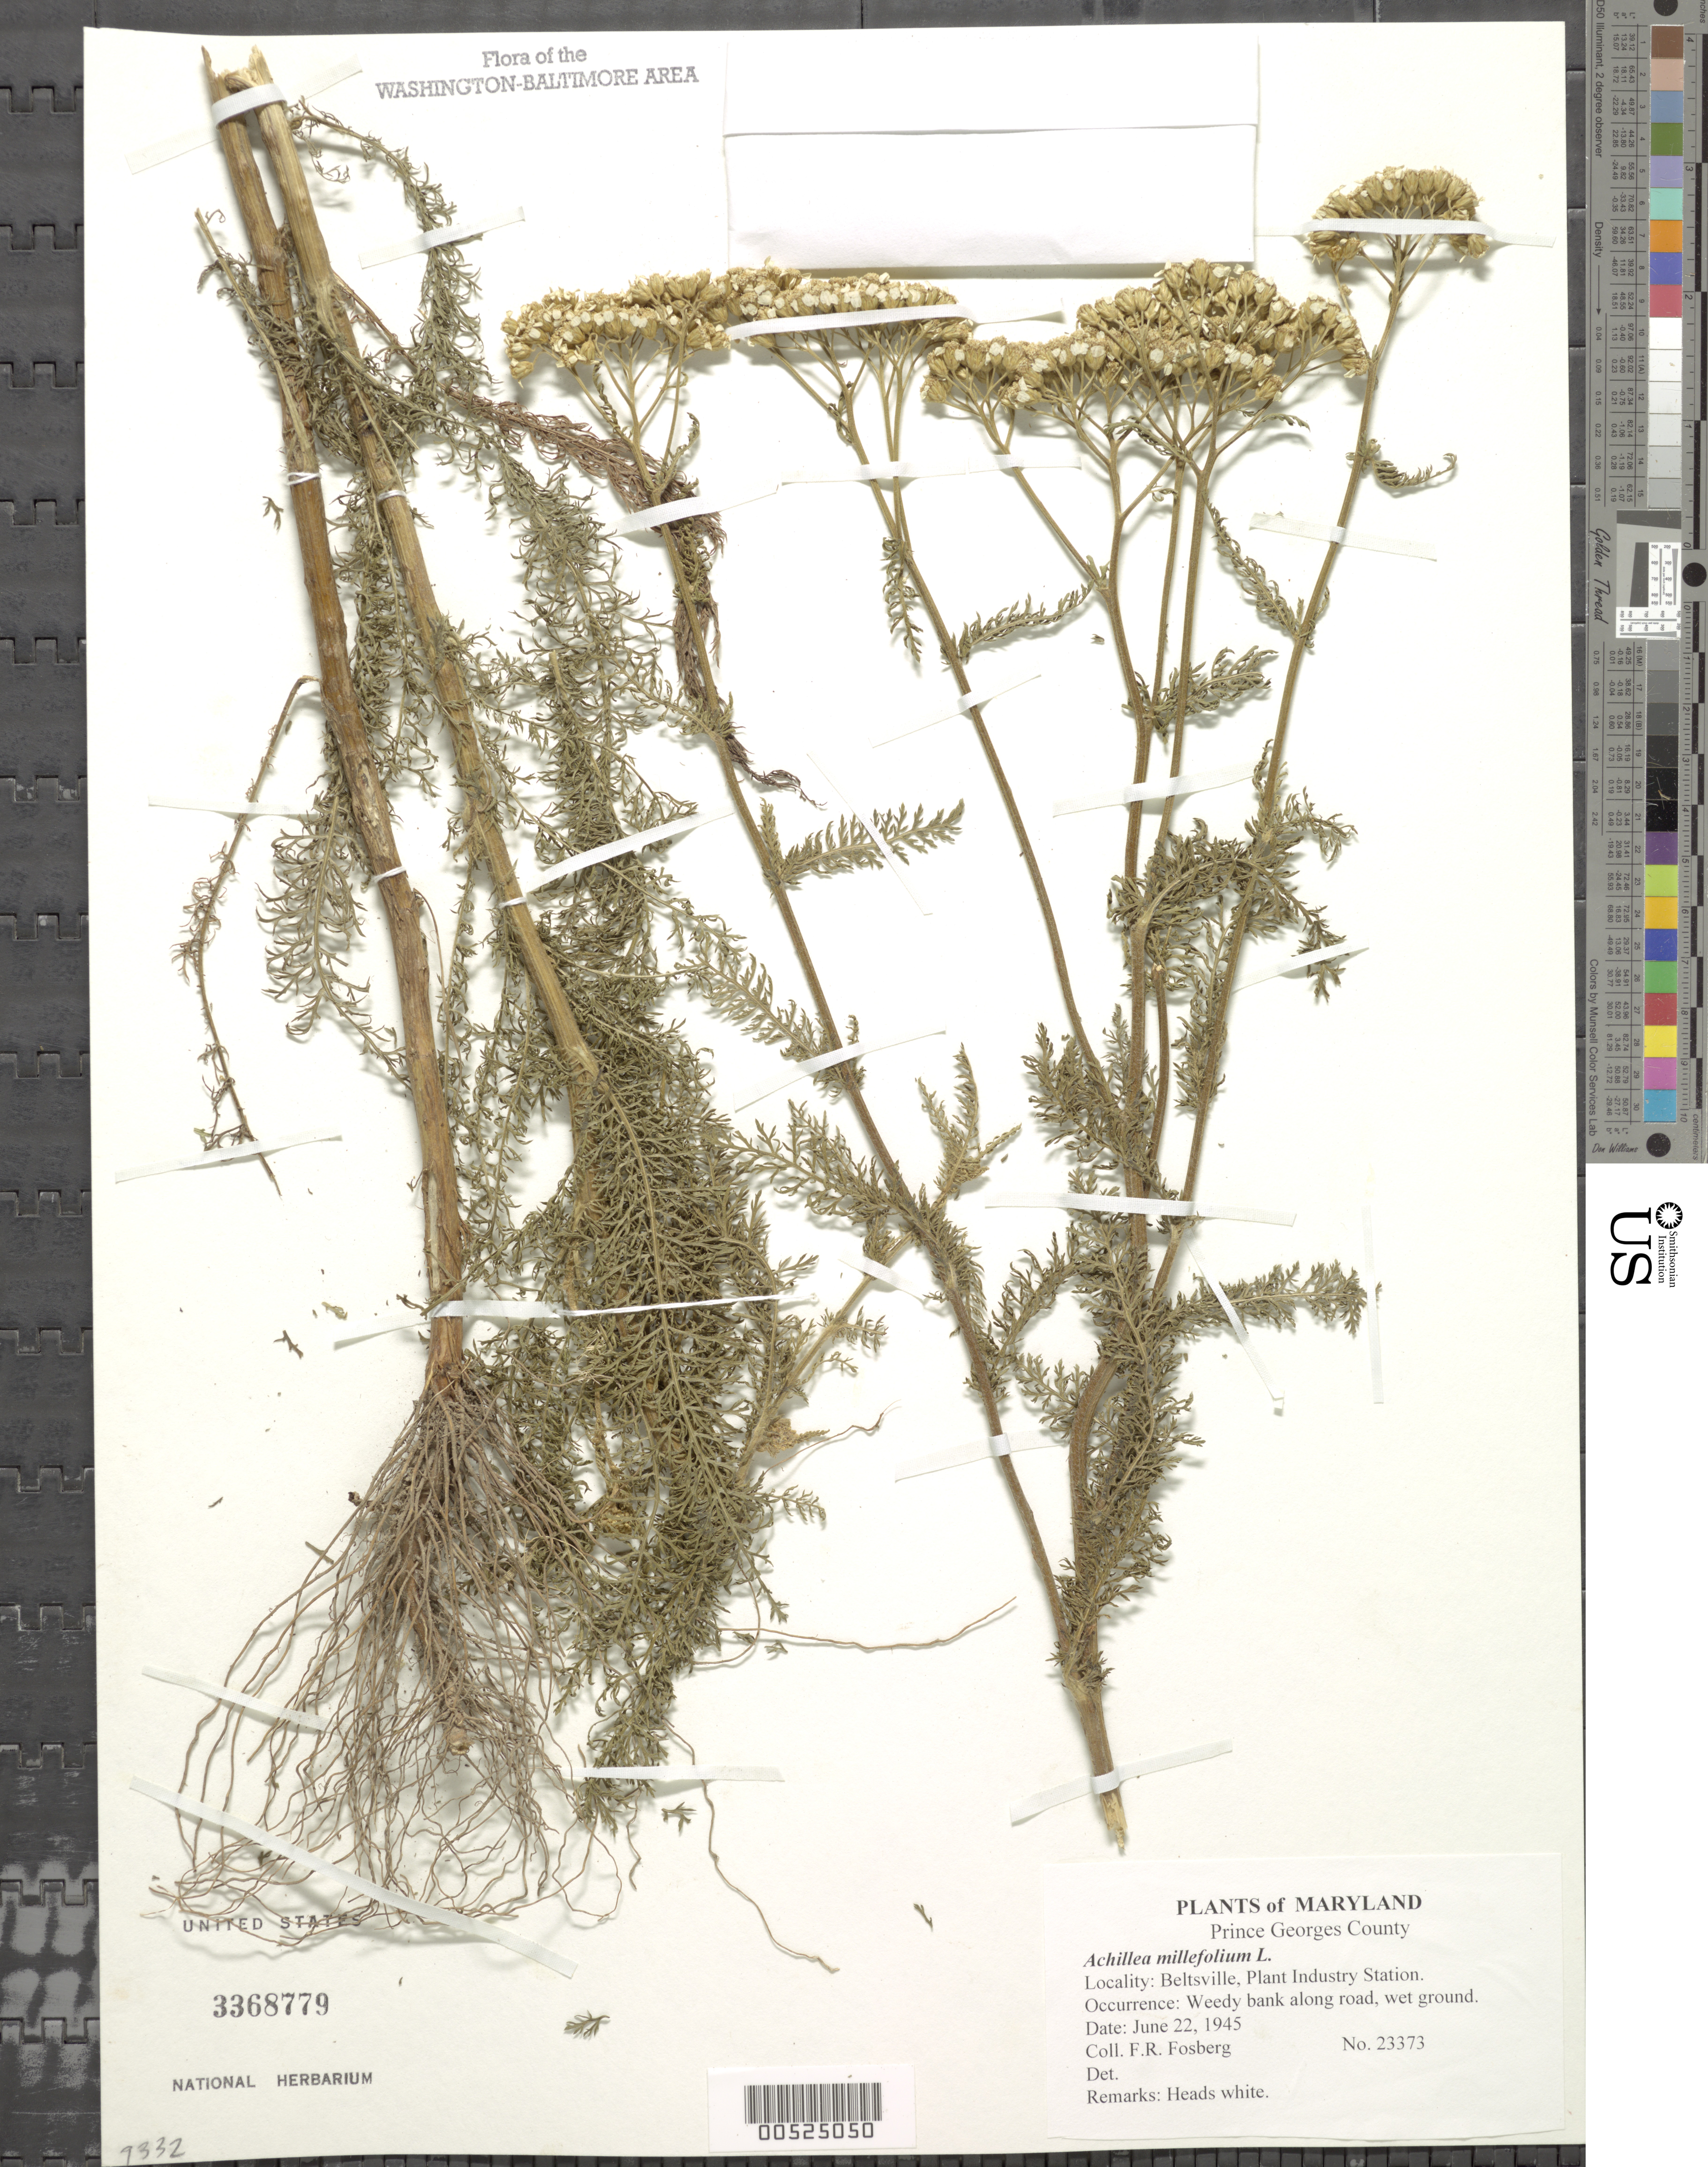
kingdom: Plantae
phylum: Tracheophyta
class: Magnoliopsida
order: Asterales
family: Asteraceae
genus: Achillea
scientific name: Achillea millefolium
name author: L.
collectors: F. R. Fosberg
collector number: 23373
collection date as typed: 22 Jun 1945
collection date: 1945-06-22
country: United States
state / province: Maryland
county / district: Prince George's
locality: Beltsville, Plant Industry Station.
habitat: Weedy bank along road, wet ground.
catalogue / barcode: US 3368779